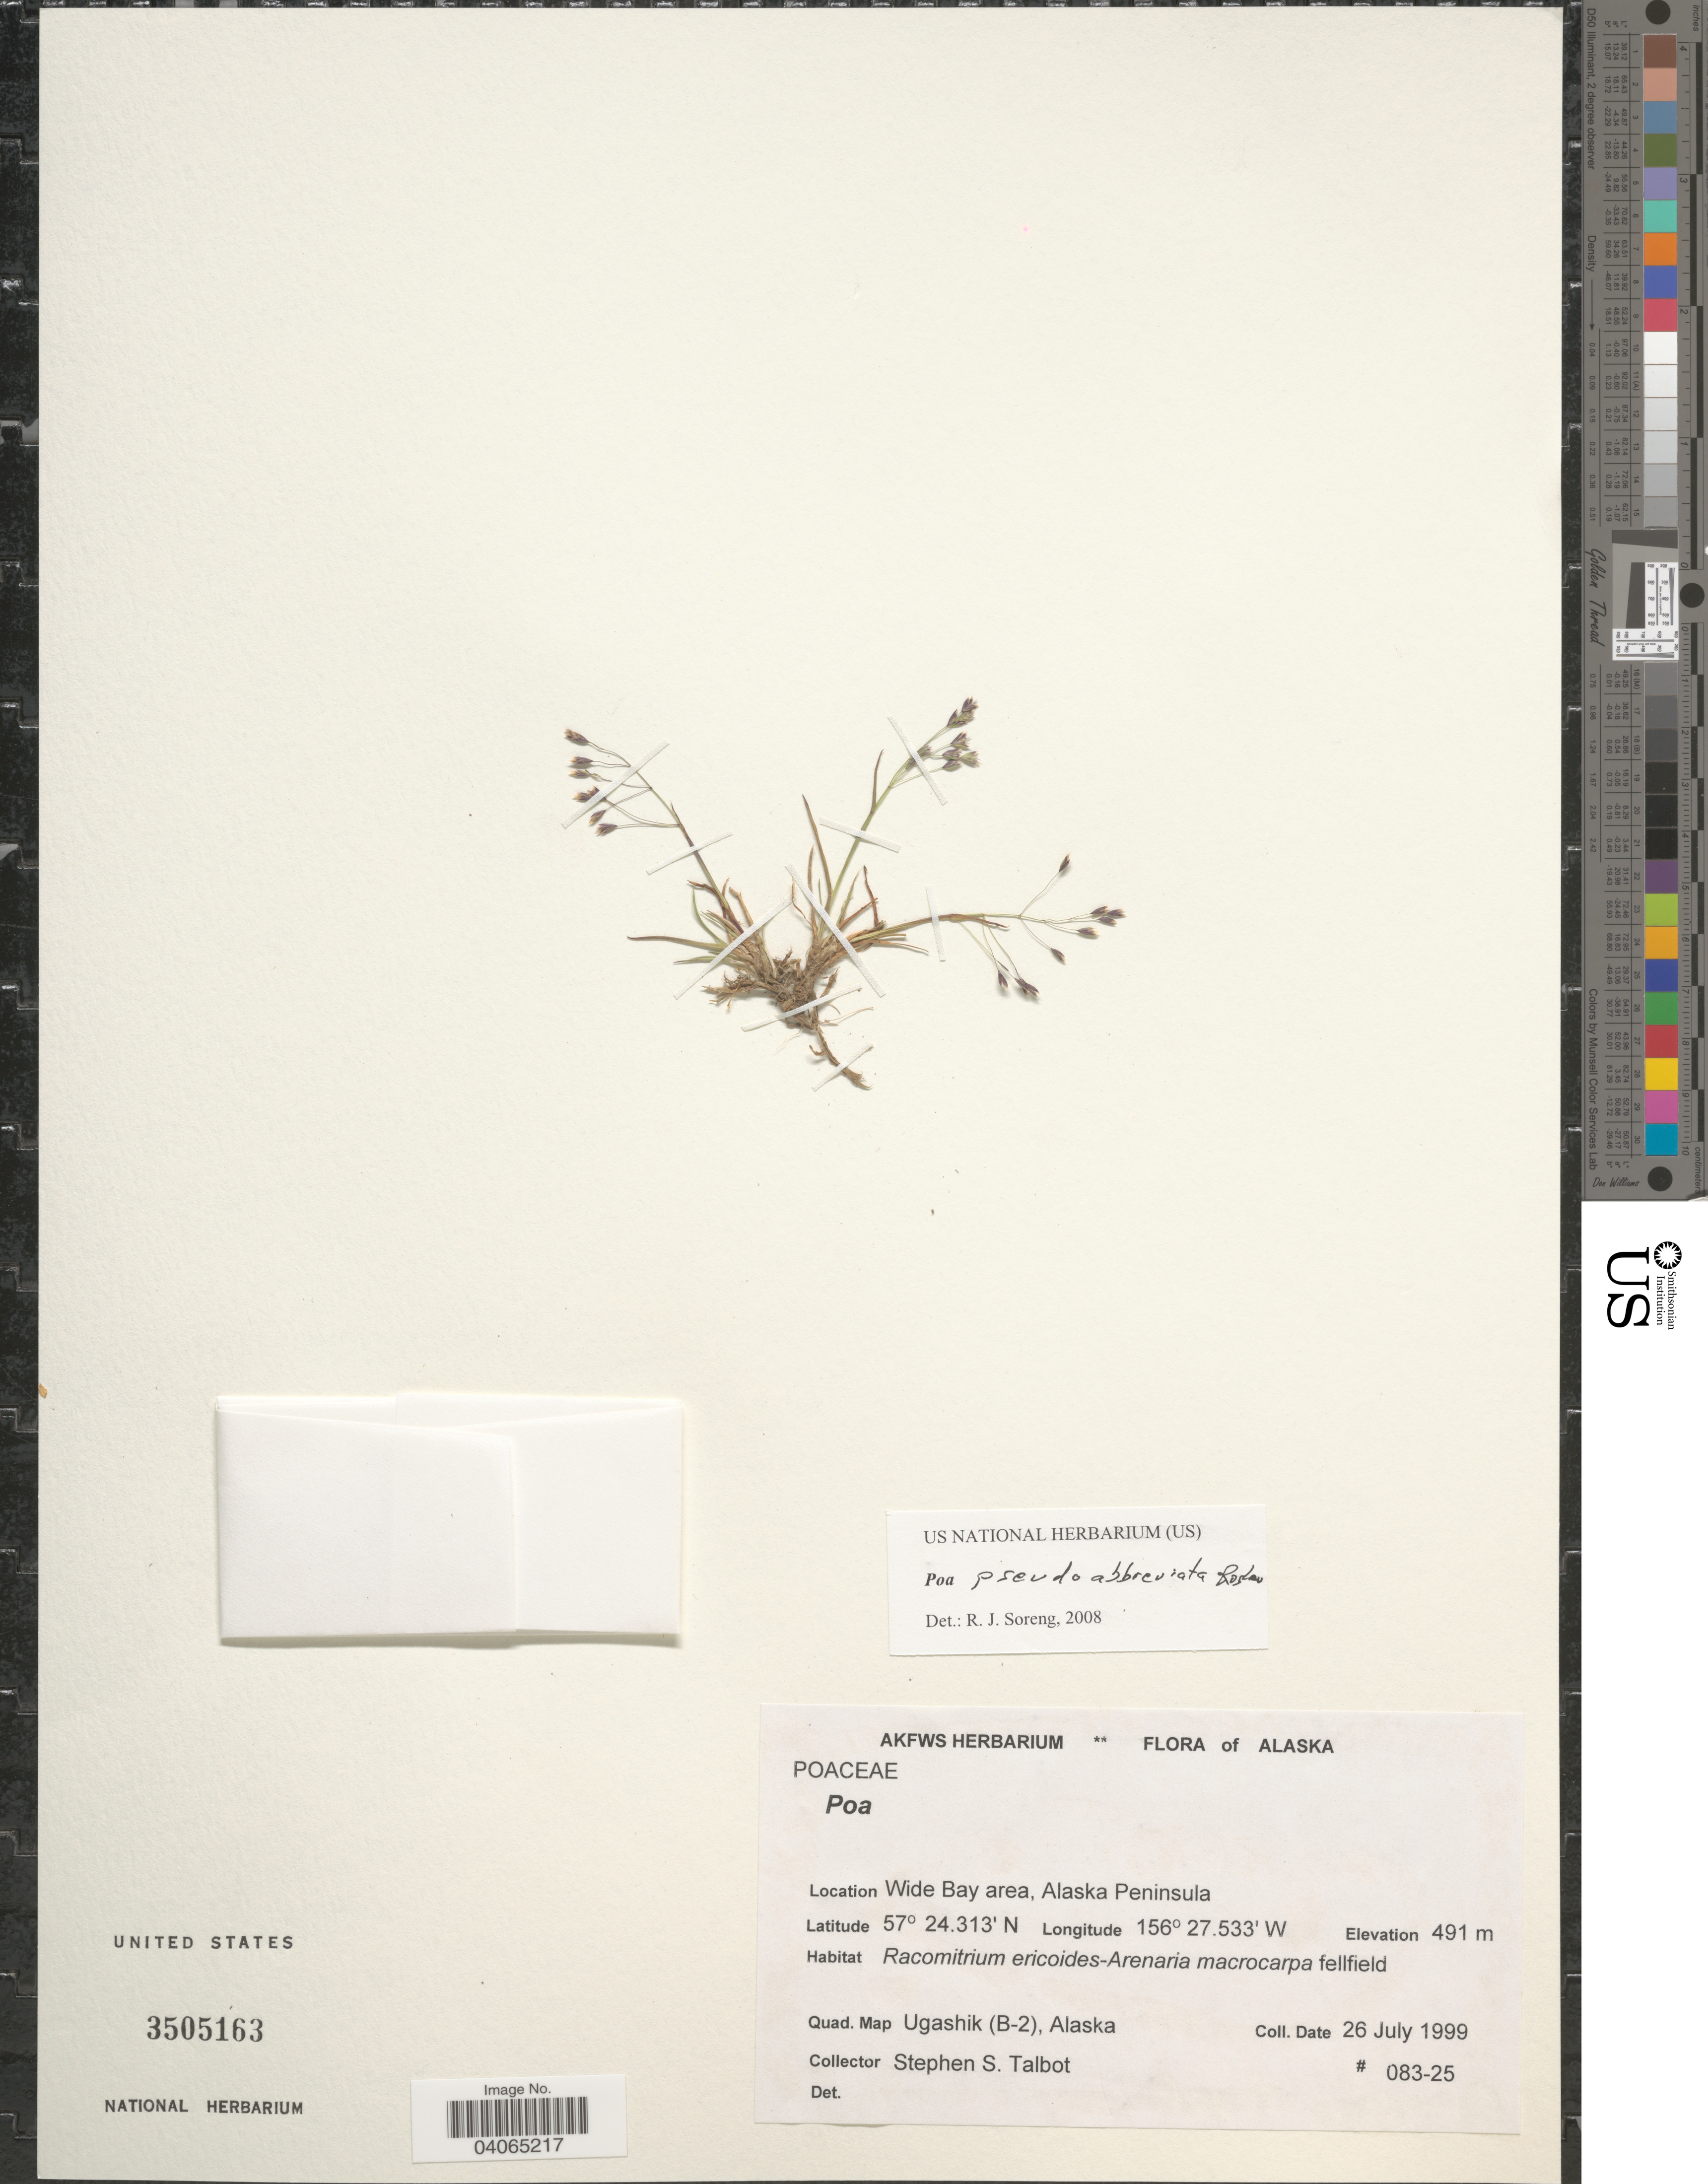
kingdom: Plantae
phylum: Tracheophyta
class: Liliopsida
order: Poales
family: Poaceae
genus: Poa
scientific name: Poa pseudoabbreviata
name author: Roshev.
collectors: S. S. Talbot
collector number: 083-25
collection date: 1999-07-26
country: United States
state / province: Alaska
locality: Wide Bay area, Alaska Peninsula. Quad. Map Ugashik (B-2).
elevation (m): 491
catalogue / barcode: US 3505163